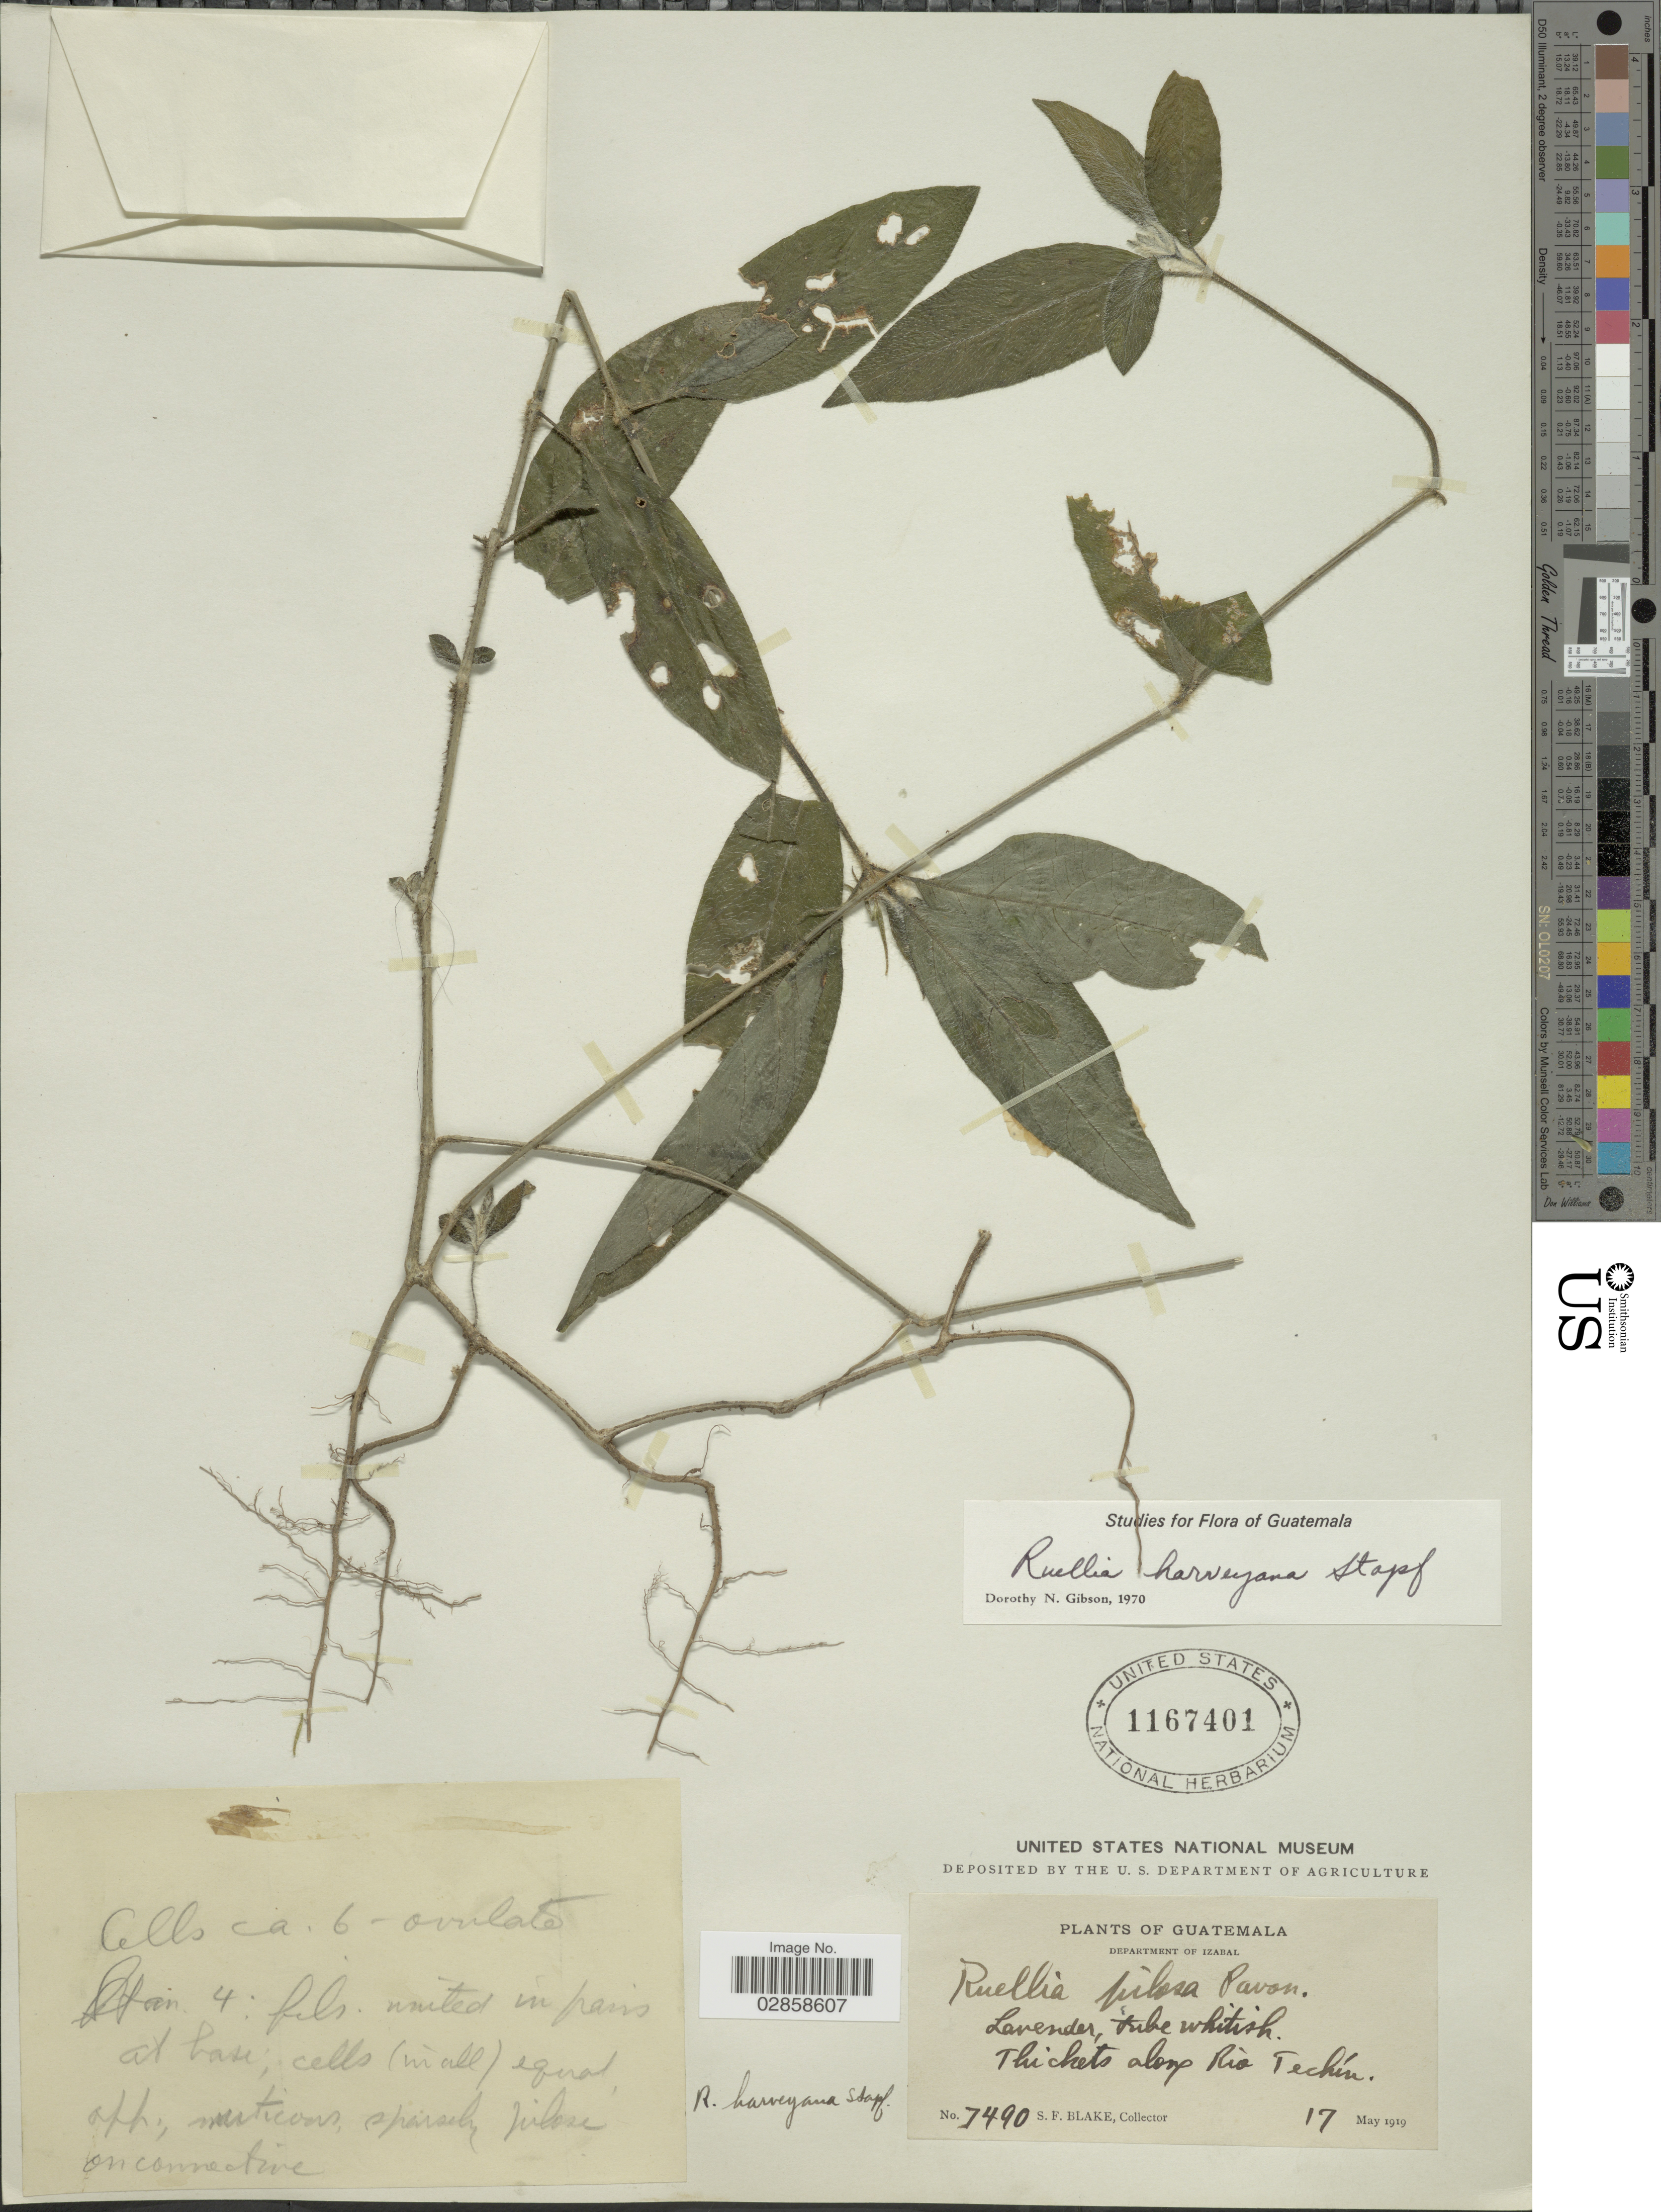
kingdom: Plantae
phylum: Tracheophyta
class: Magnoliopsida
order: Lamiales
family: Acanthaceae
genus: Ruellia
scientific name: Ruellia harveyana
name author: Stapf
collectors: S. Blake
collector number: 7490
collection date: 1919-05-17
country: Guatemala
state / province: Izabal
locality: Department of Izabal. Along Rio Techín.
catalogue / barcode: US 1167401